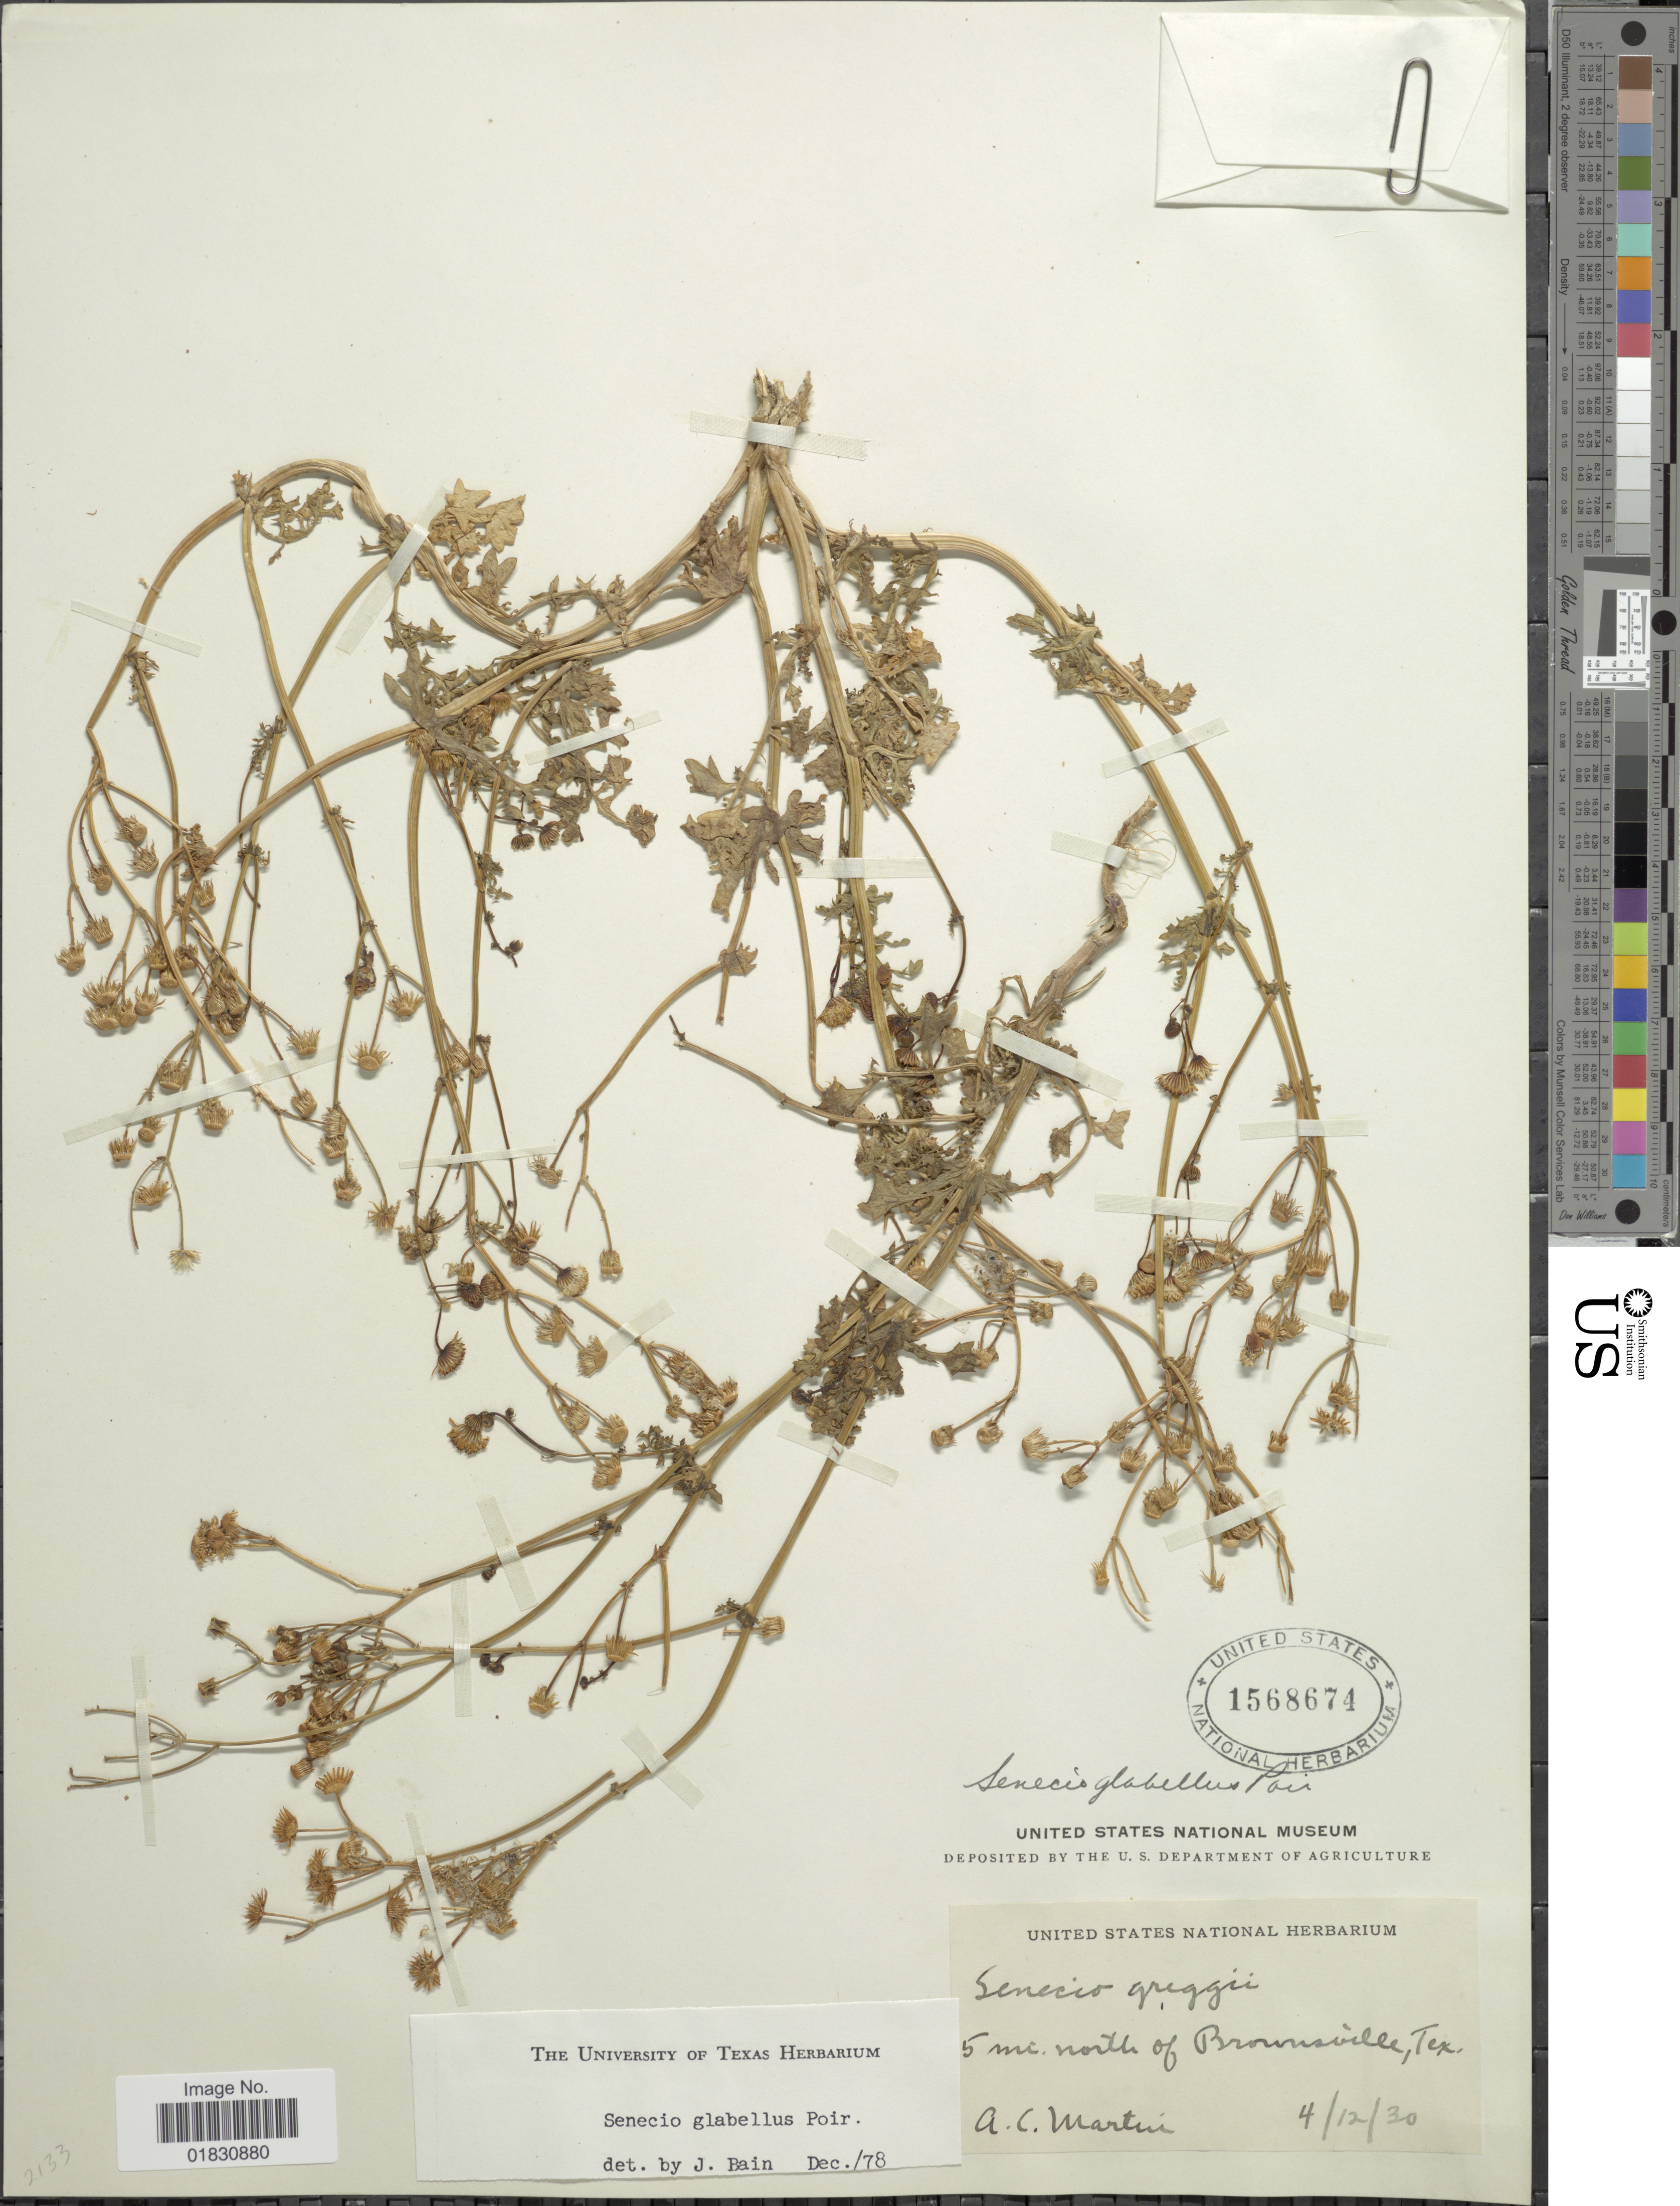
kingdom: Plantae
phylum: Tracheophyta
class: Magnoliopsida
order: Asterales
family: Asteraceae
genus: Packera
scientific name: Packera glabella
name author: (Poir.) C. Jeffrey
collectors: A. C. Martin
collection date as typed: Transcribed d/m/y: 12/4/30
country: United States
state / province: Texas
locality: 5 mi. north of Brownsville, Tex.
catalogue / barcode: US 1568674